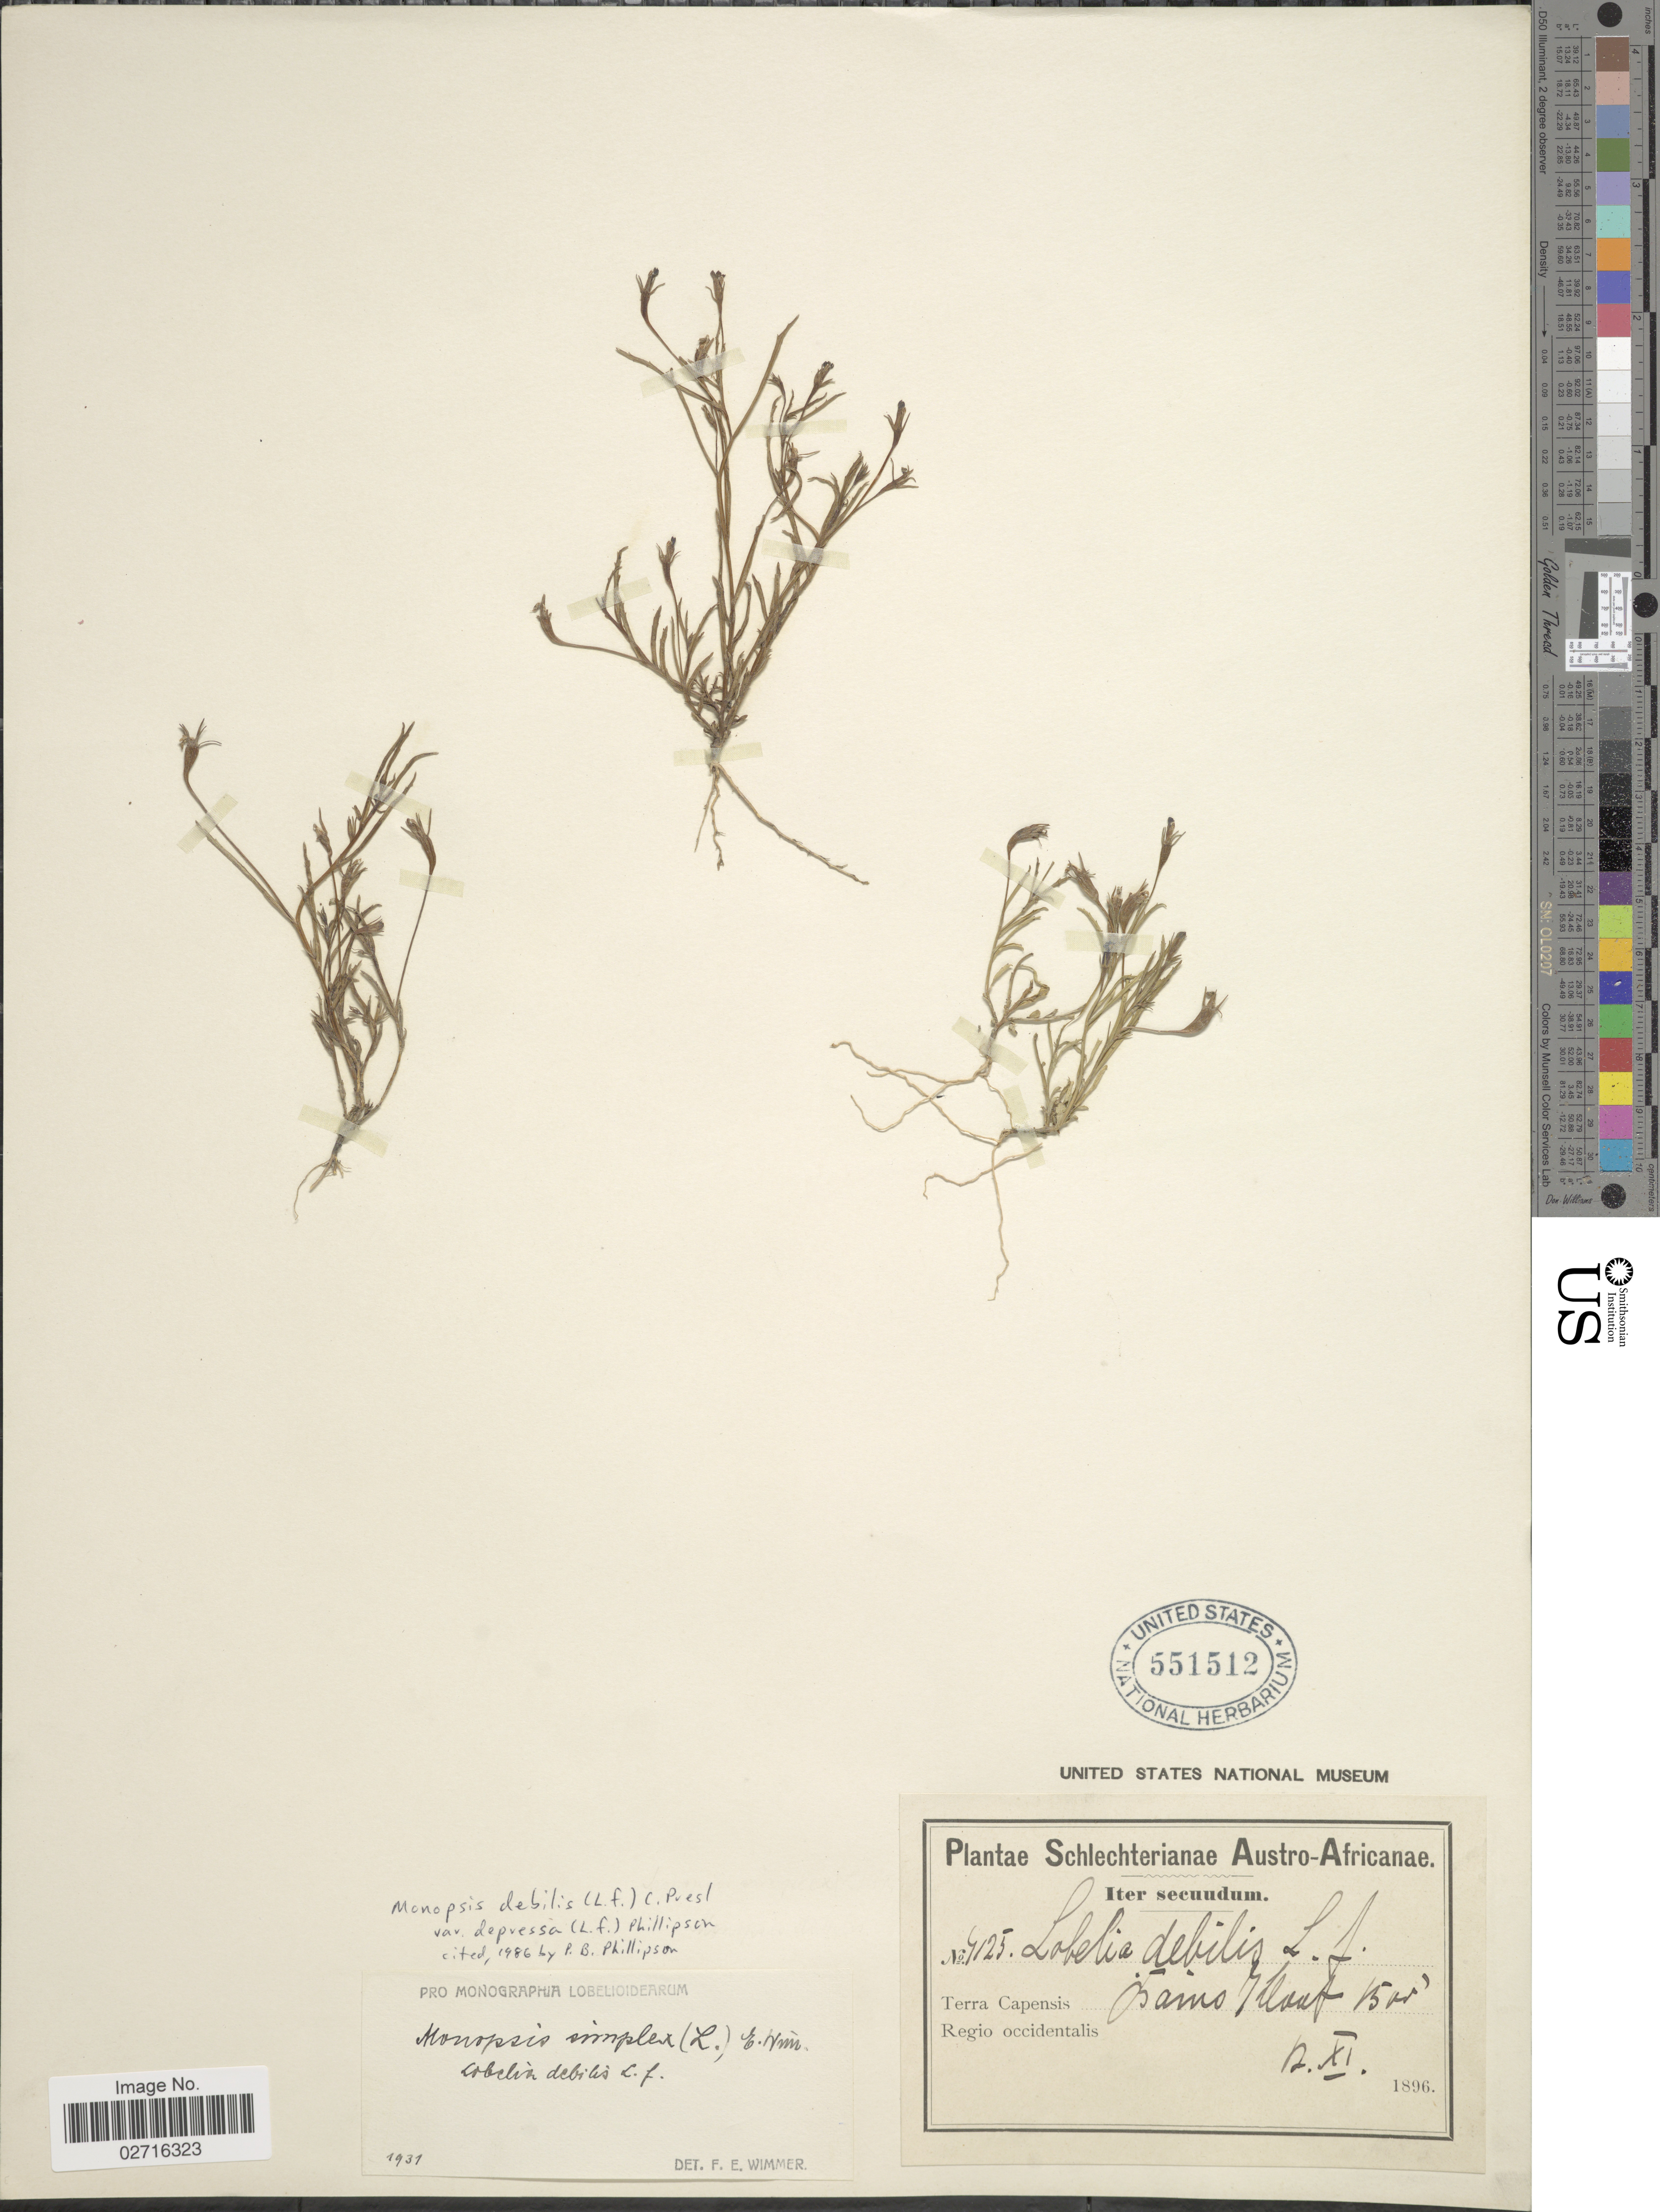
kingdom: Plantae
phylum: Tracheophyta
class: Magnoliopsida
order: Asterales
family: Campanulaceae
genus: Monopsis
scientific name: Monopsis debilis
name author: (L. f.) C. Presl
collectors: Schlechter, --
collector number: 4125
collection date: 1896-11-12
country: South Africa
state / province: Western Cape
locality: Austro-Africanae, Terra Capensis, Bains Kloof, Regio occidentalis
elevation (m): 457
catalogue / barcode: US 551512